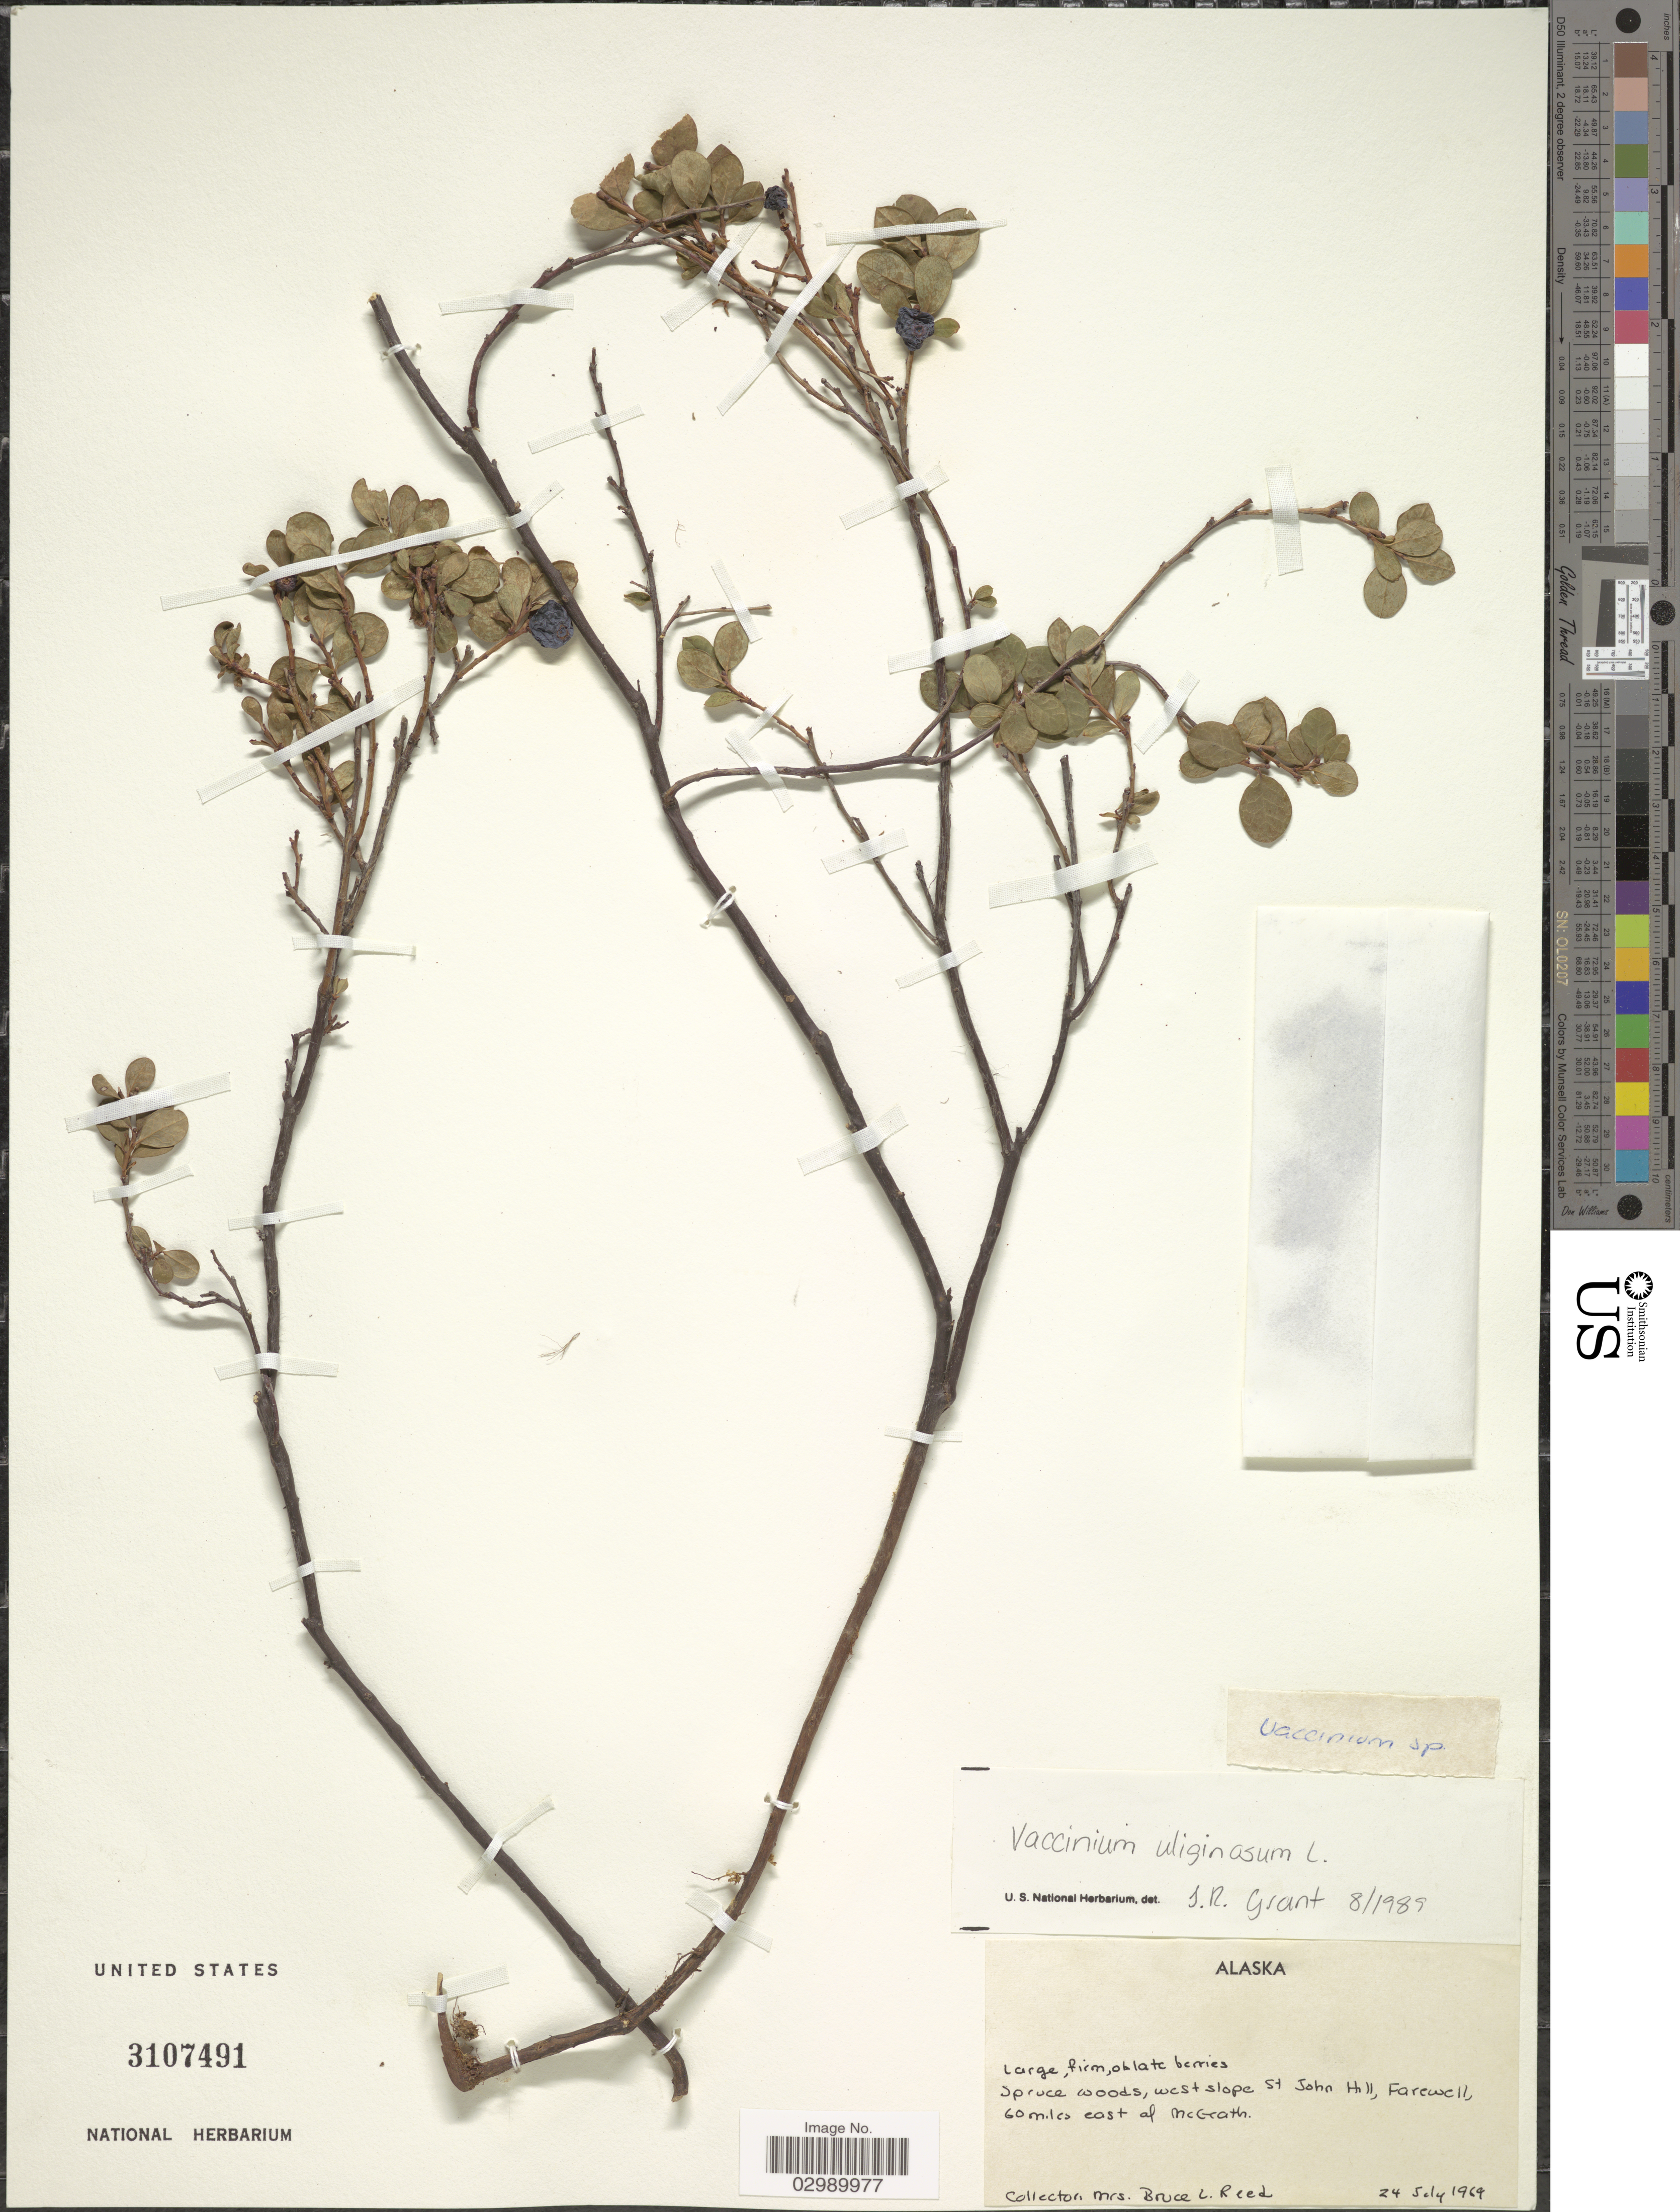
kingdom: Plantae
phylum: Tracheophyta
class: Magnoliopsida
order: Ericales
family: Ericaceae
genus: Vaccinium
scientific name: Vaccinium uliginosum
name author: L.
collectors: B. Reed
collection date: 1969-07-24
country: United States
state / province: Alaska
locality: Spruce woods, west slope St John Hill, Farewell 60 miles east of McGrath.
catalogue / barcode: US 3107491